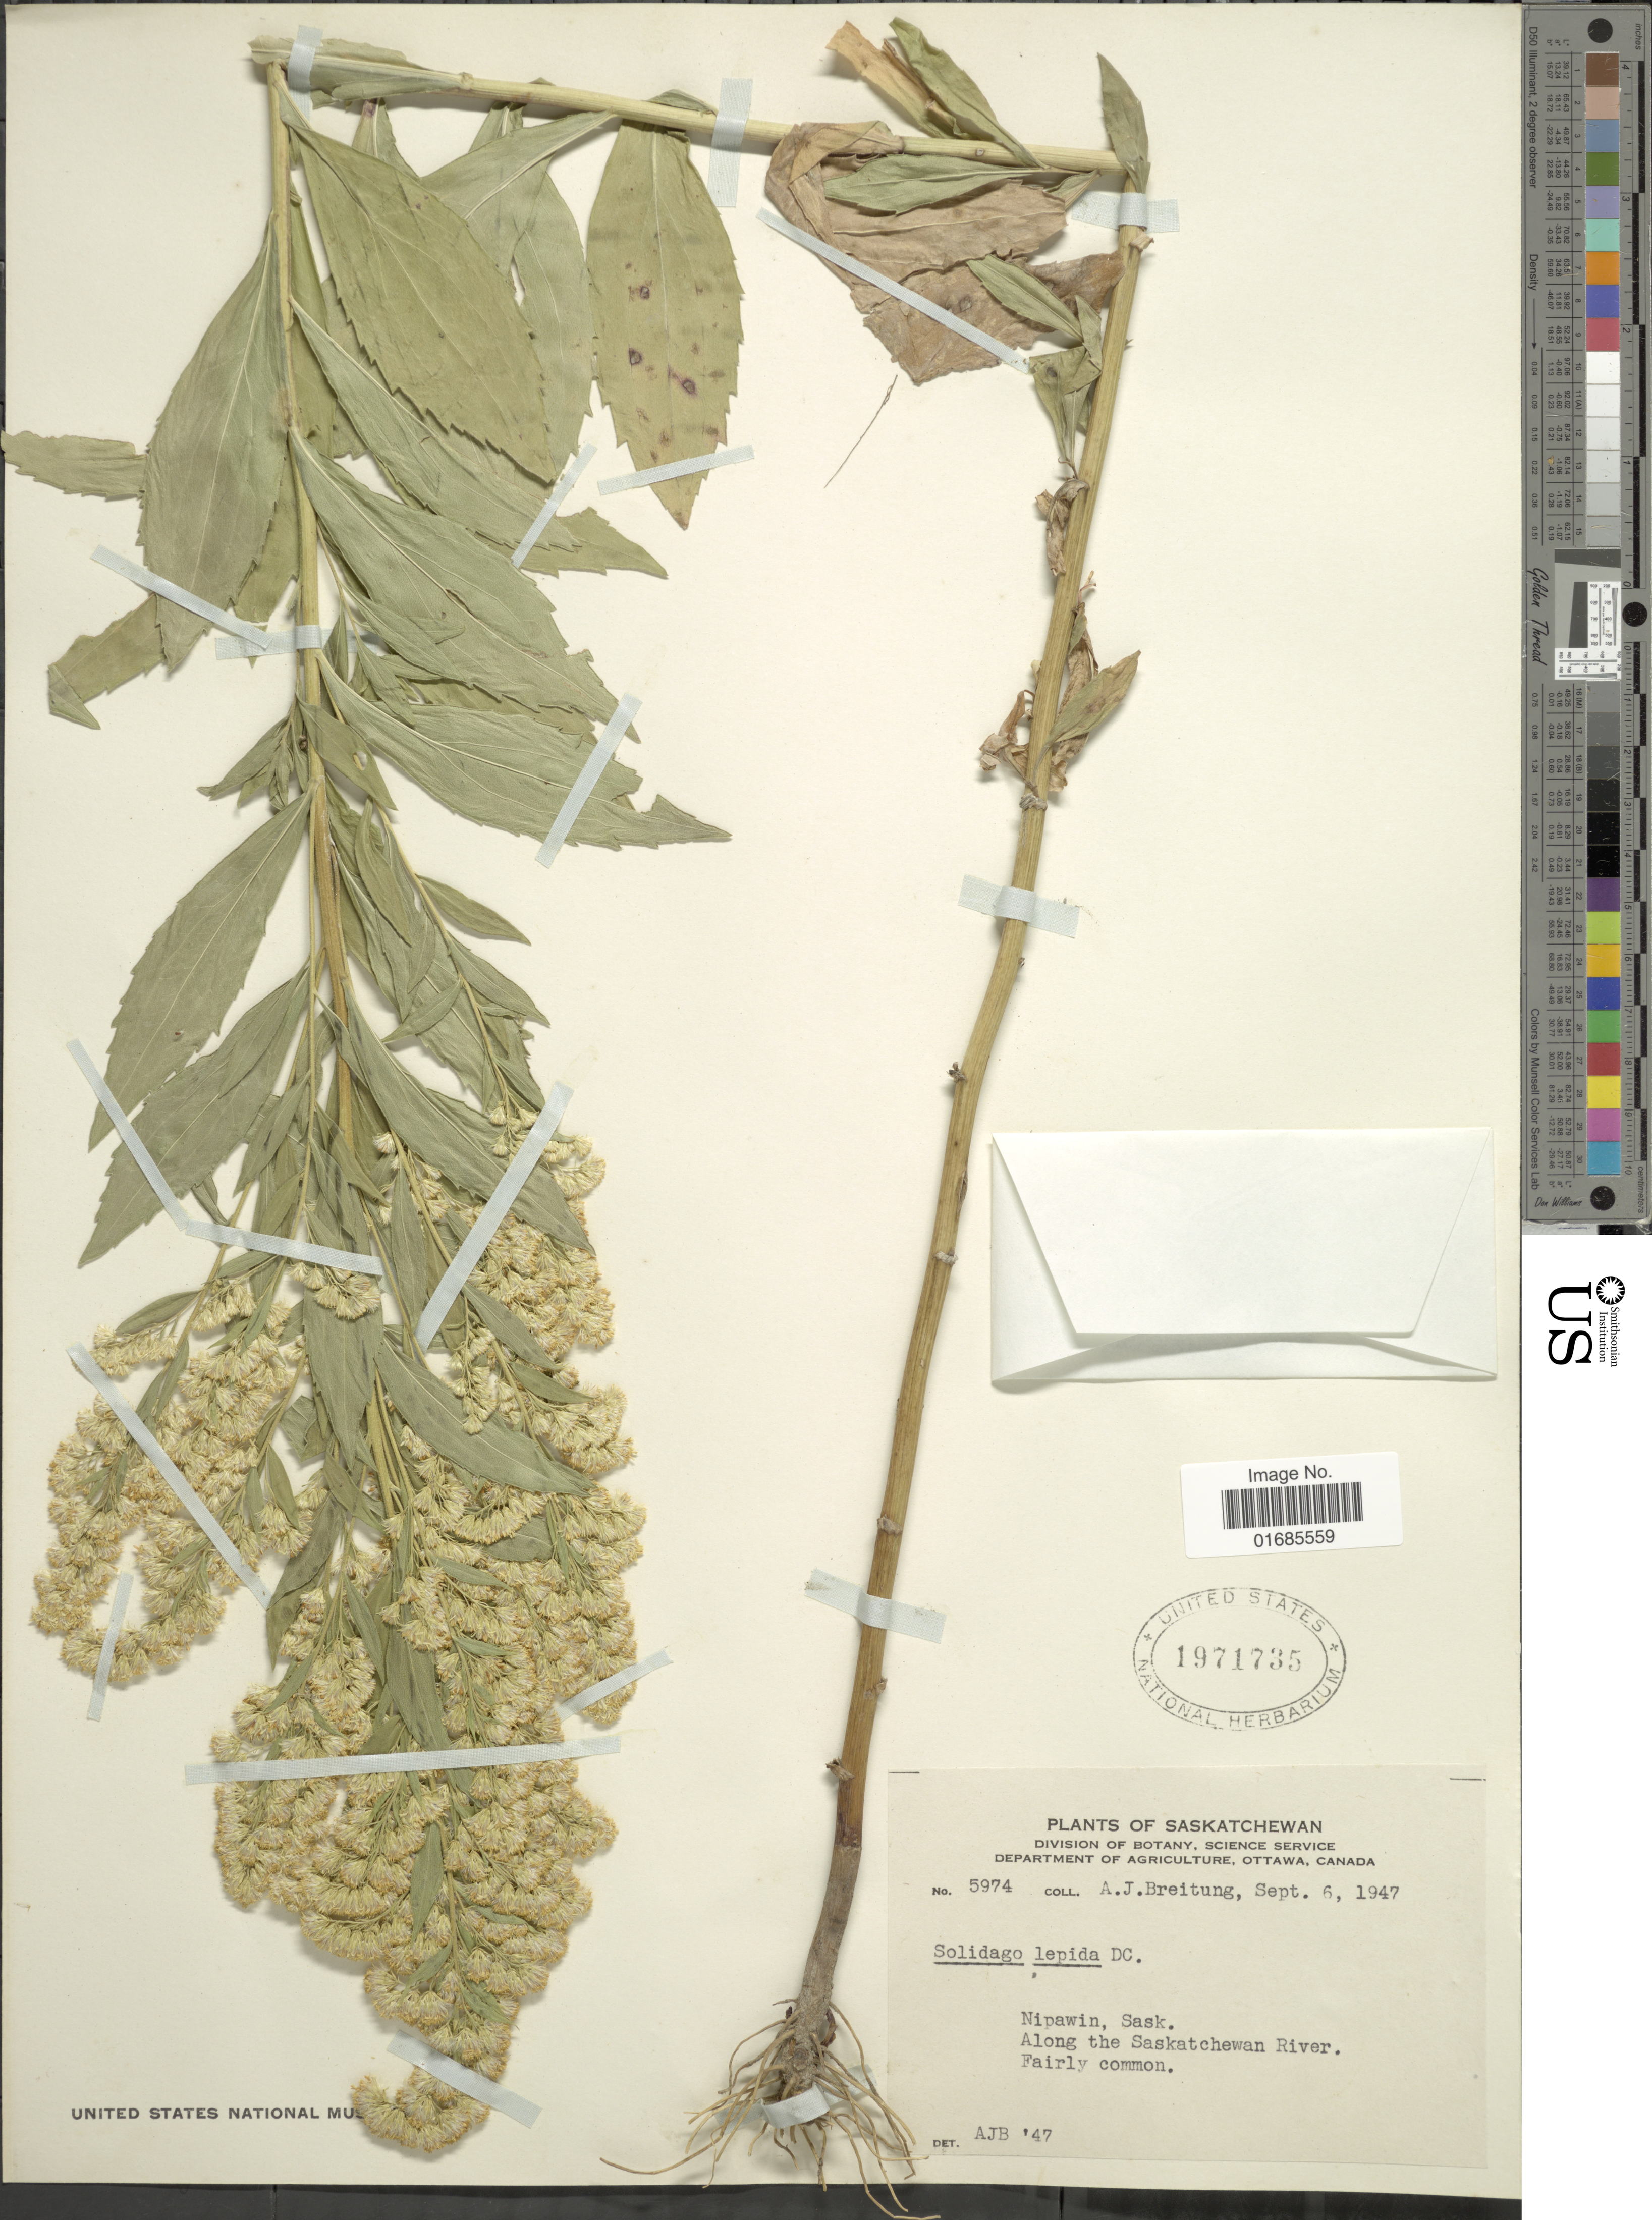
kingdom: Plantae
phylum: Tracheophyta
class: Magnoliopsida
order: Asterales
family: Asteraceae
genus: Solidago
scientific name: Solidago canadensis var. salebrosa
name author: (Piper) M.E. Jones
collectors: A. Breitung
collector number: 5974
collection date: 1947-09-06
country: Canada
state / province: Saskatchewan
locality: Nipawin, Sask., along the Saskatchewan River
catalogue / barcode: US 1971735